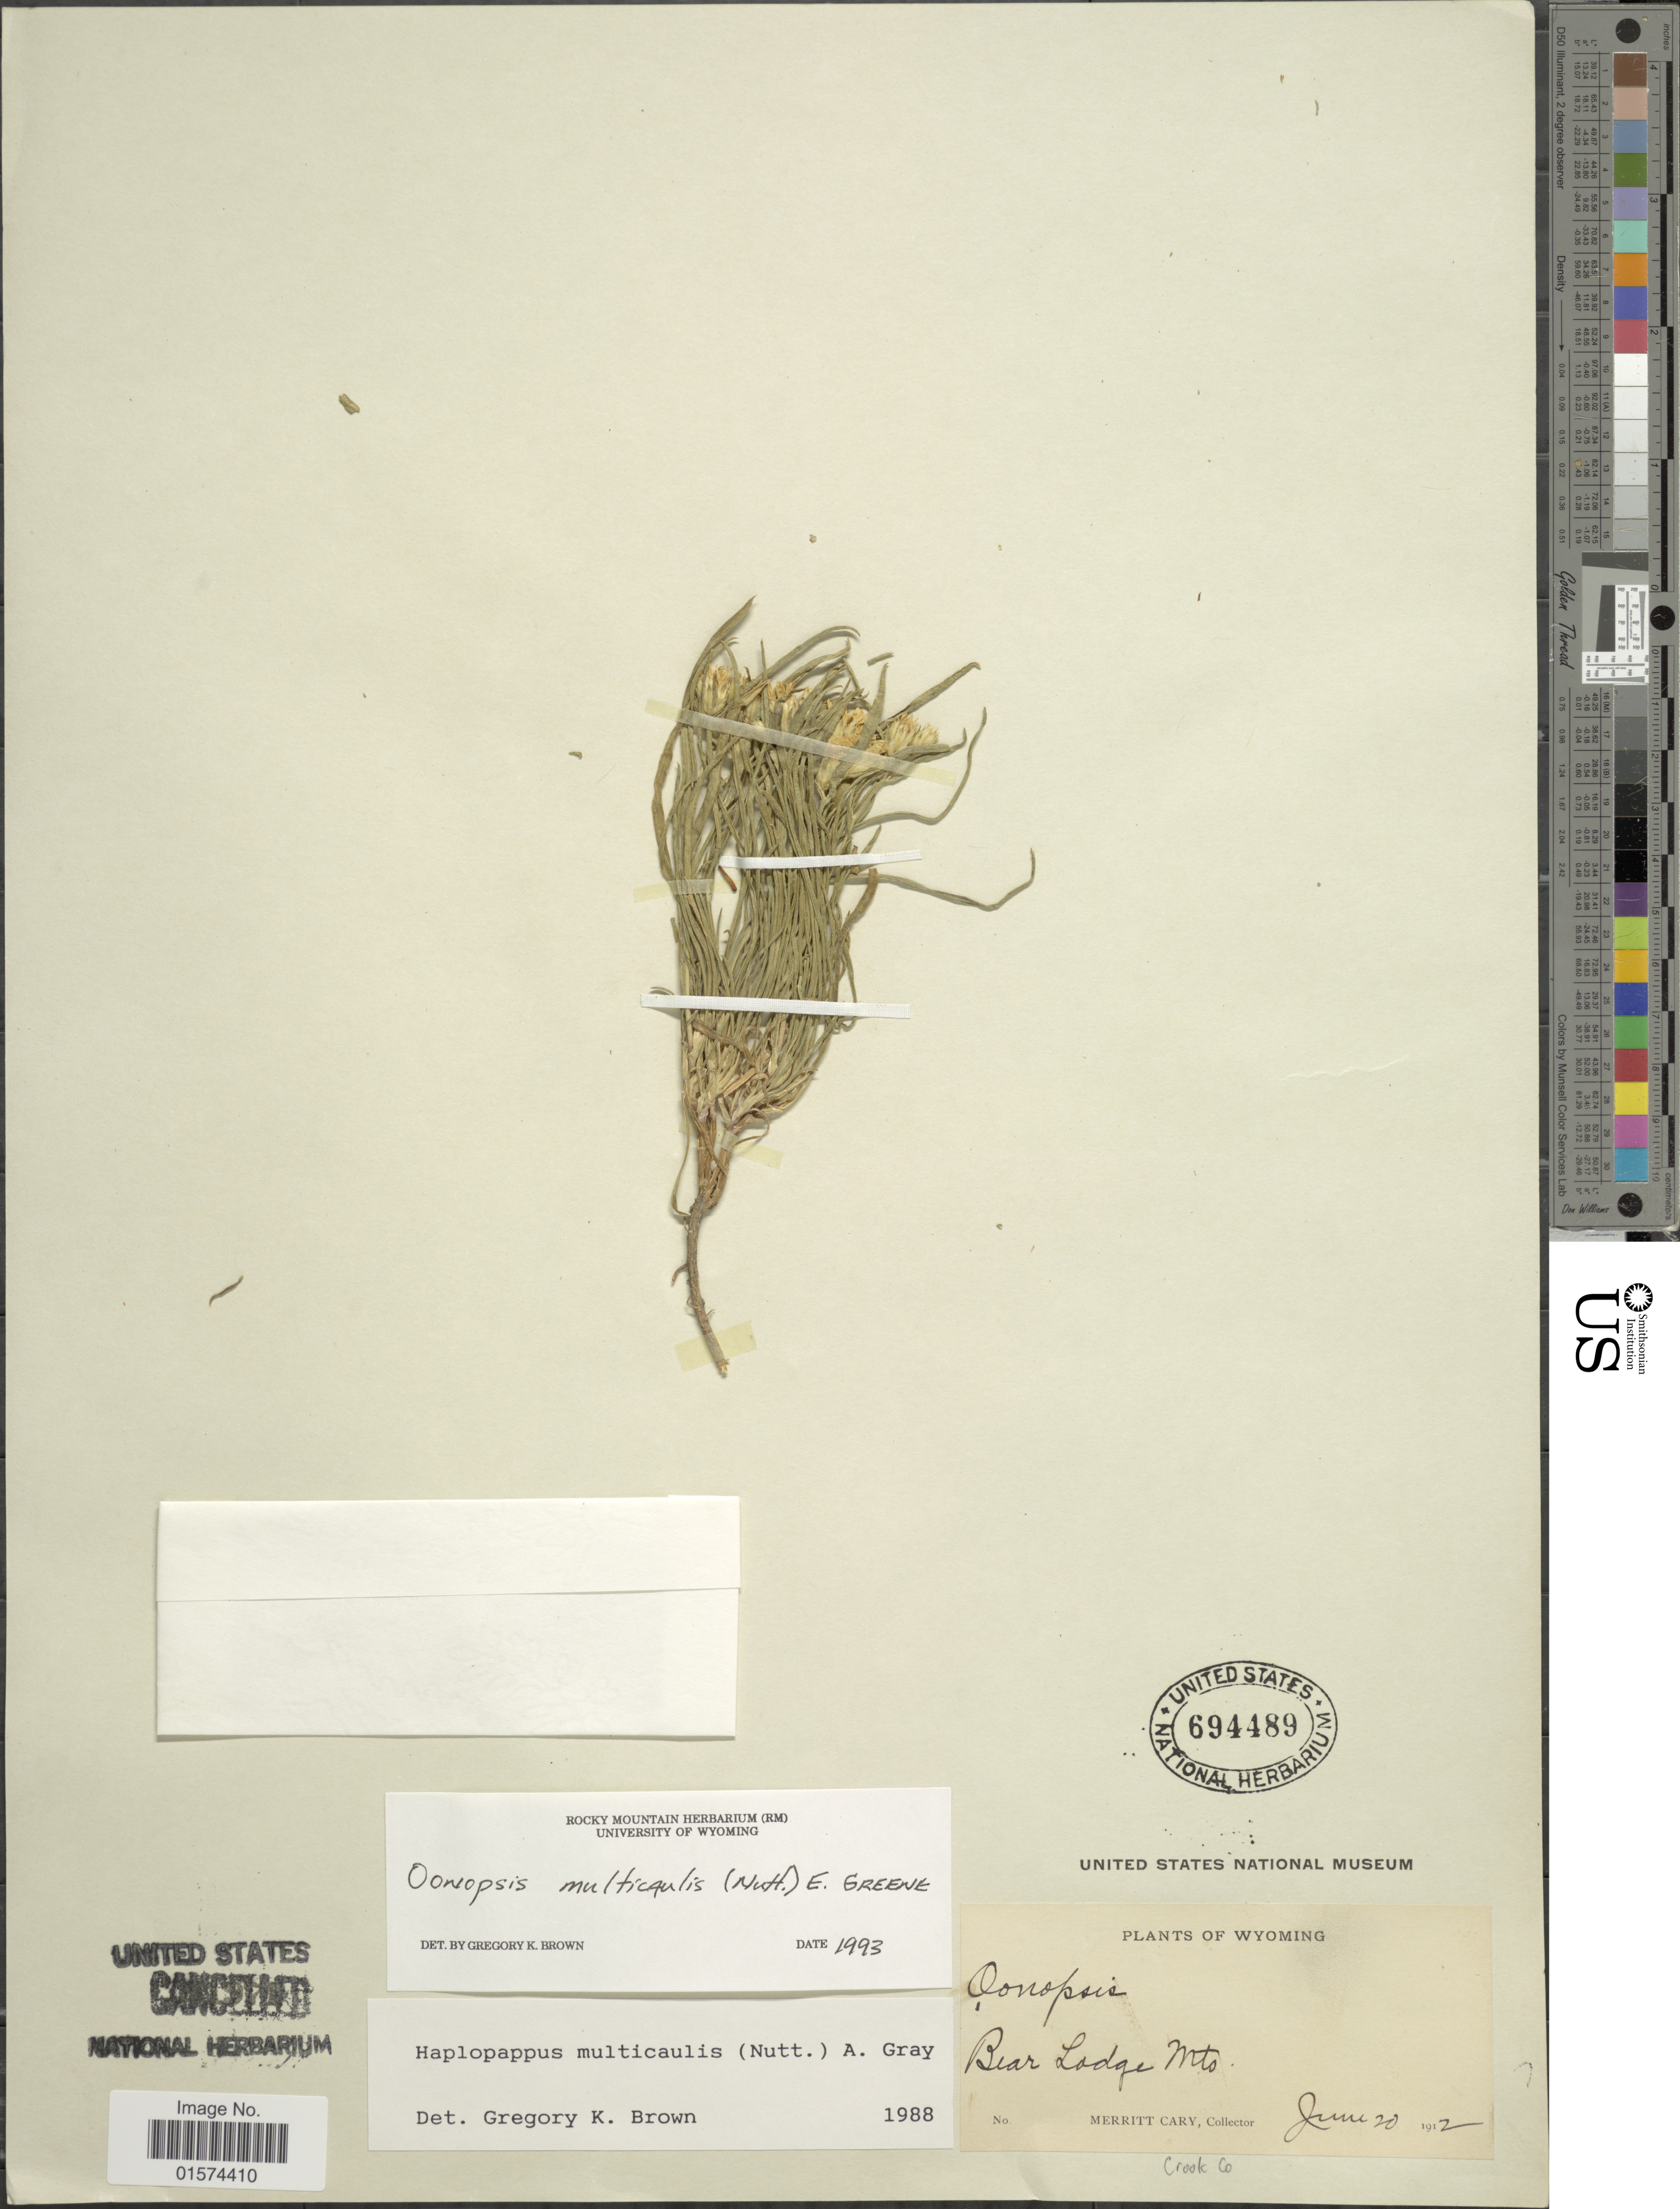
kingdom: Plantae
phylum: Tracheophyta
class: Magnoliopsida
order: Asterales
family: Asteraceae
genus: Oonopsis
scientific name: Oonopsis multicaulis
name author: (Nutt.) Greene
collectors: M. Cary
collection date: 1912-06-20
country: United States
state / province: Wyoming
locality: Bear Lodge Mts., Crook Co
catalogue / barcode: US 694489